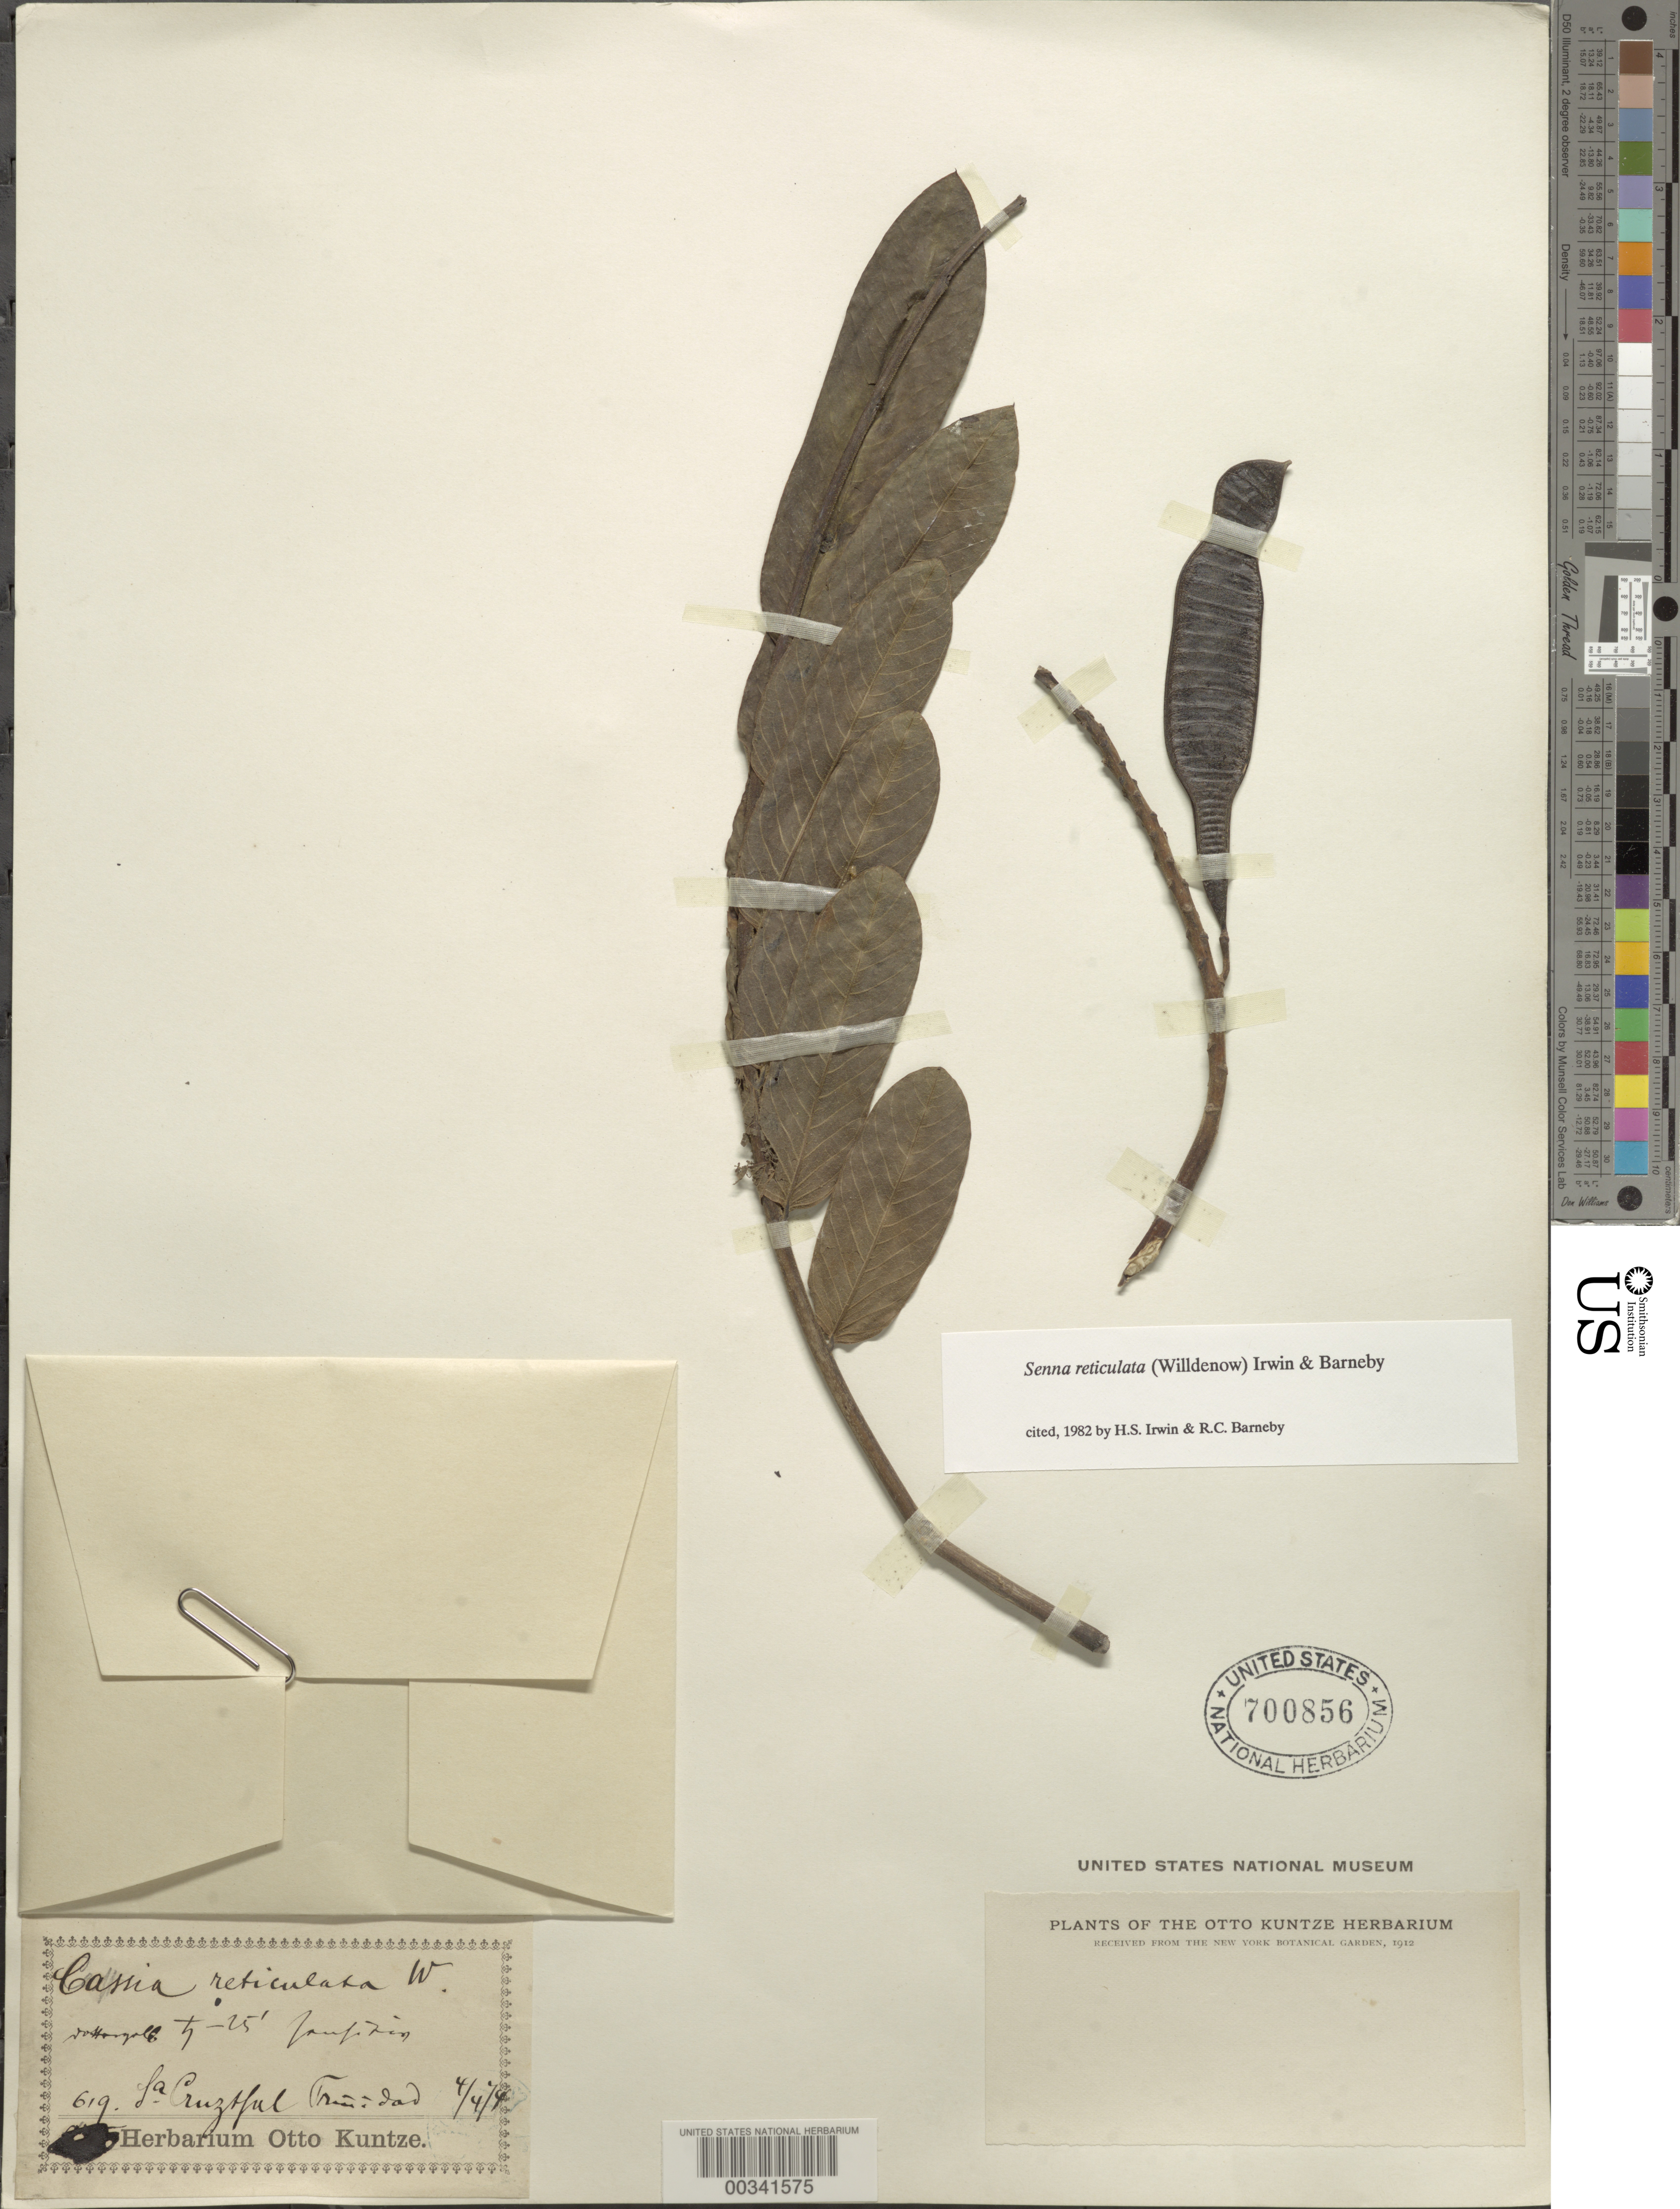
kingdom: Plantae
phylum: Tracheophyta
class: Magnoliopsida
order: Fabales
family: Fabaceae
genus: Senna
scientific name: Senna reticulata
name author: (Willd.) H.S. Irwin & Barneby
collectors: C.E.O. Kuntze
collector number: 619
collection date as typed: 04 Apr 1874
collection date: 1874-04-04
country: Trinidad and Tobago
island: Trinidad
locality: Sa. cruztful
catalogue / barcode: US 700856